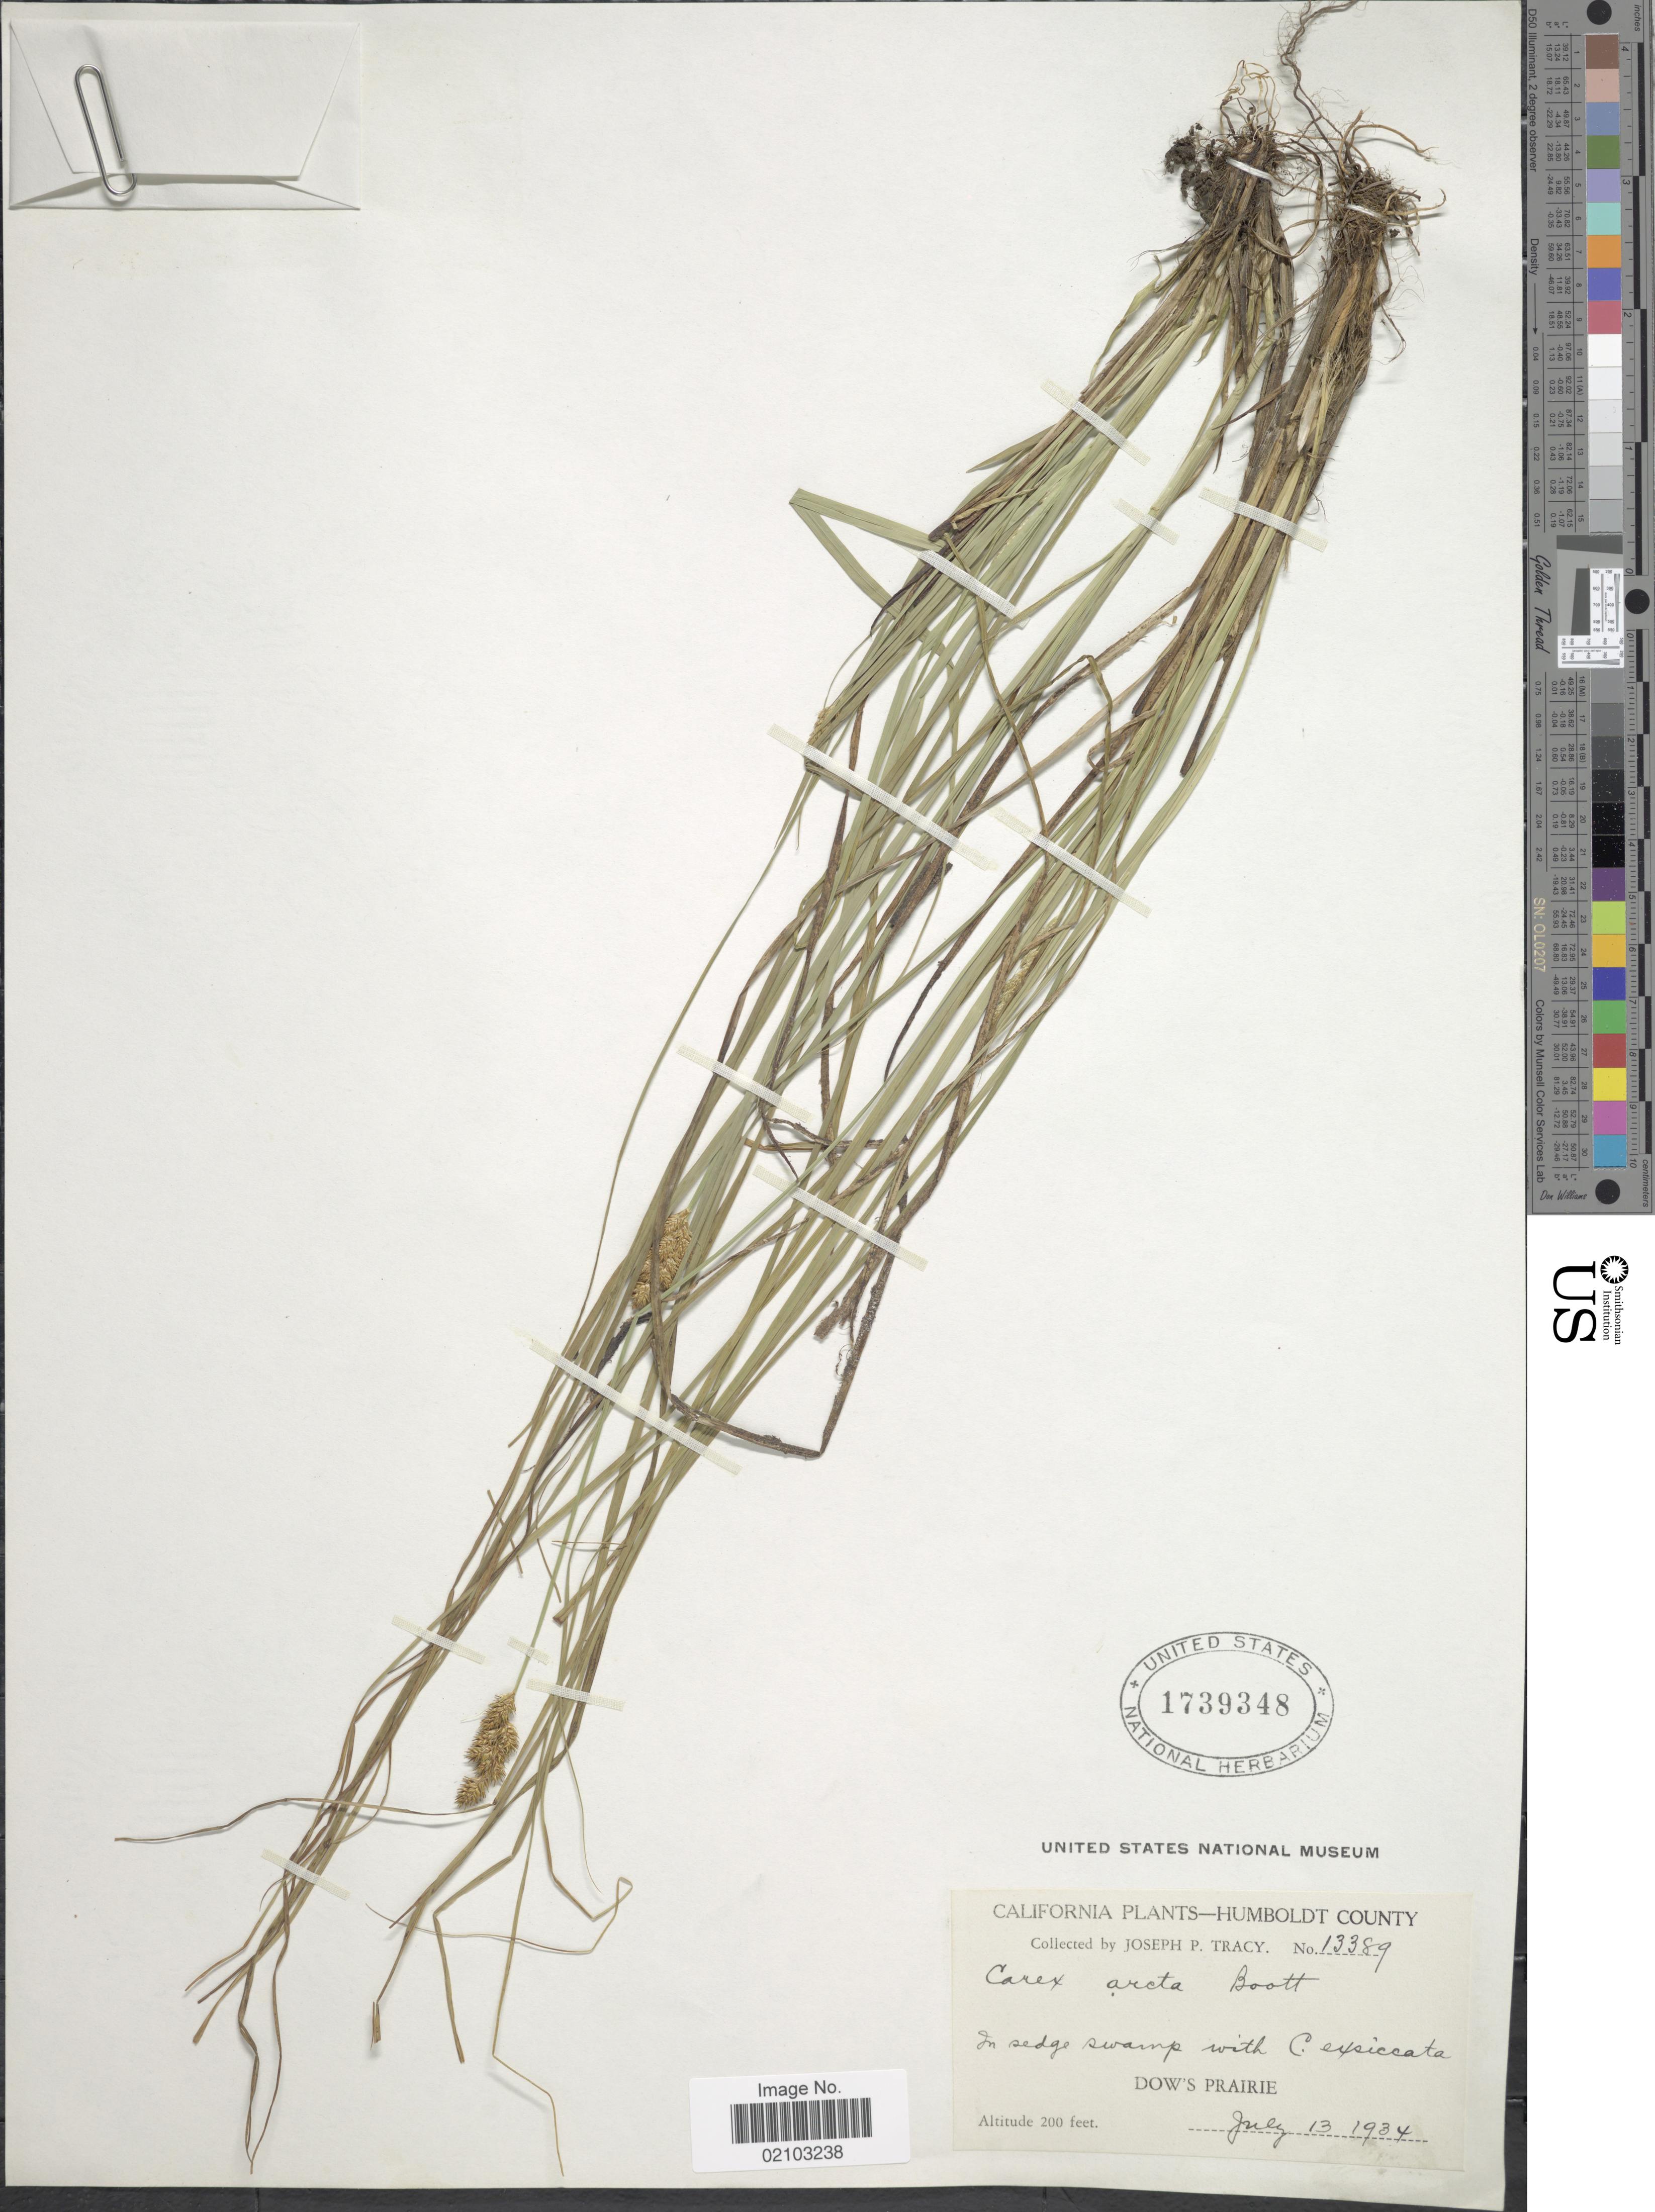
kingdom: Plantae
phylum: Tracheophyta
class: Liliopsida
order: Poales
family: Cyperaceae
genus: Carex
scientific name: Carex arcta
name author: Boott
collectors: J. Tracy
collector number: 13389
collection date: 1934-07-13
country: United States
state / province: California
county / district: Humboldt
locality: Humboldt County. In sedge swamp. Dow's Prairie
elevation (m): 61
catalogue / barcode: US 1739348